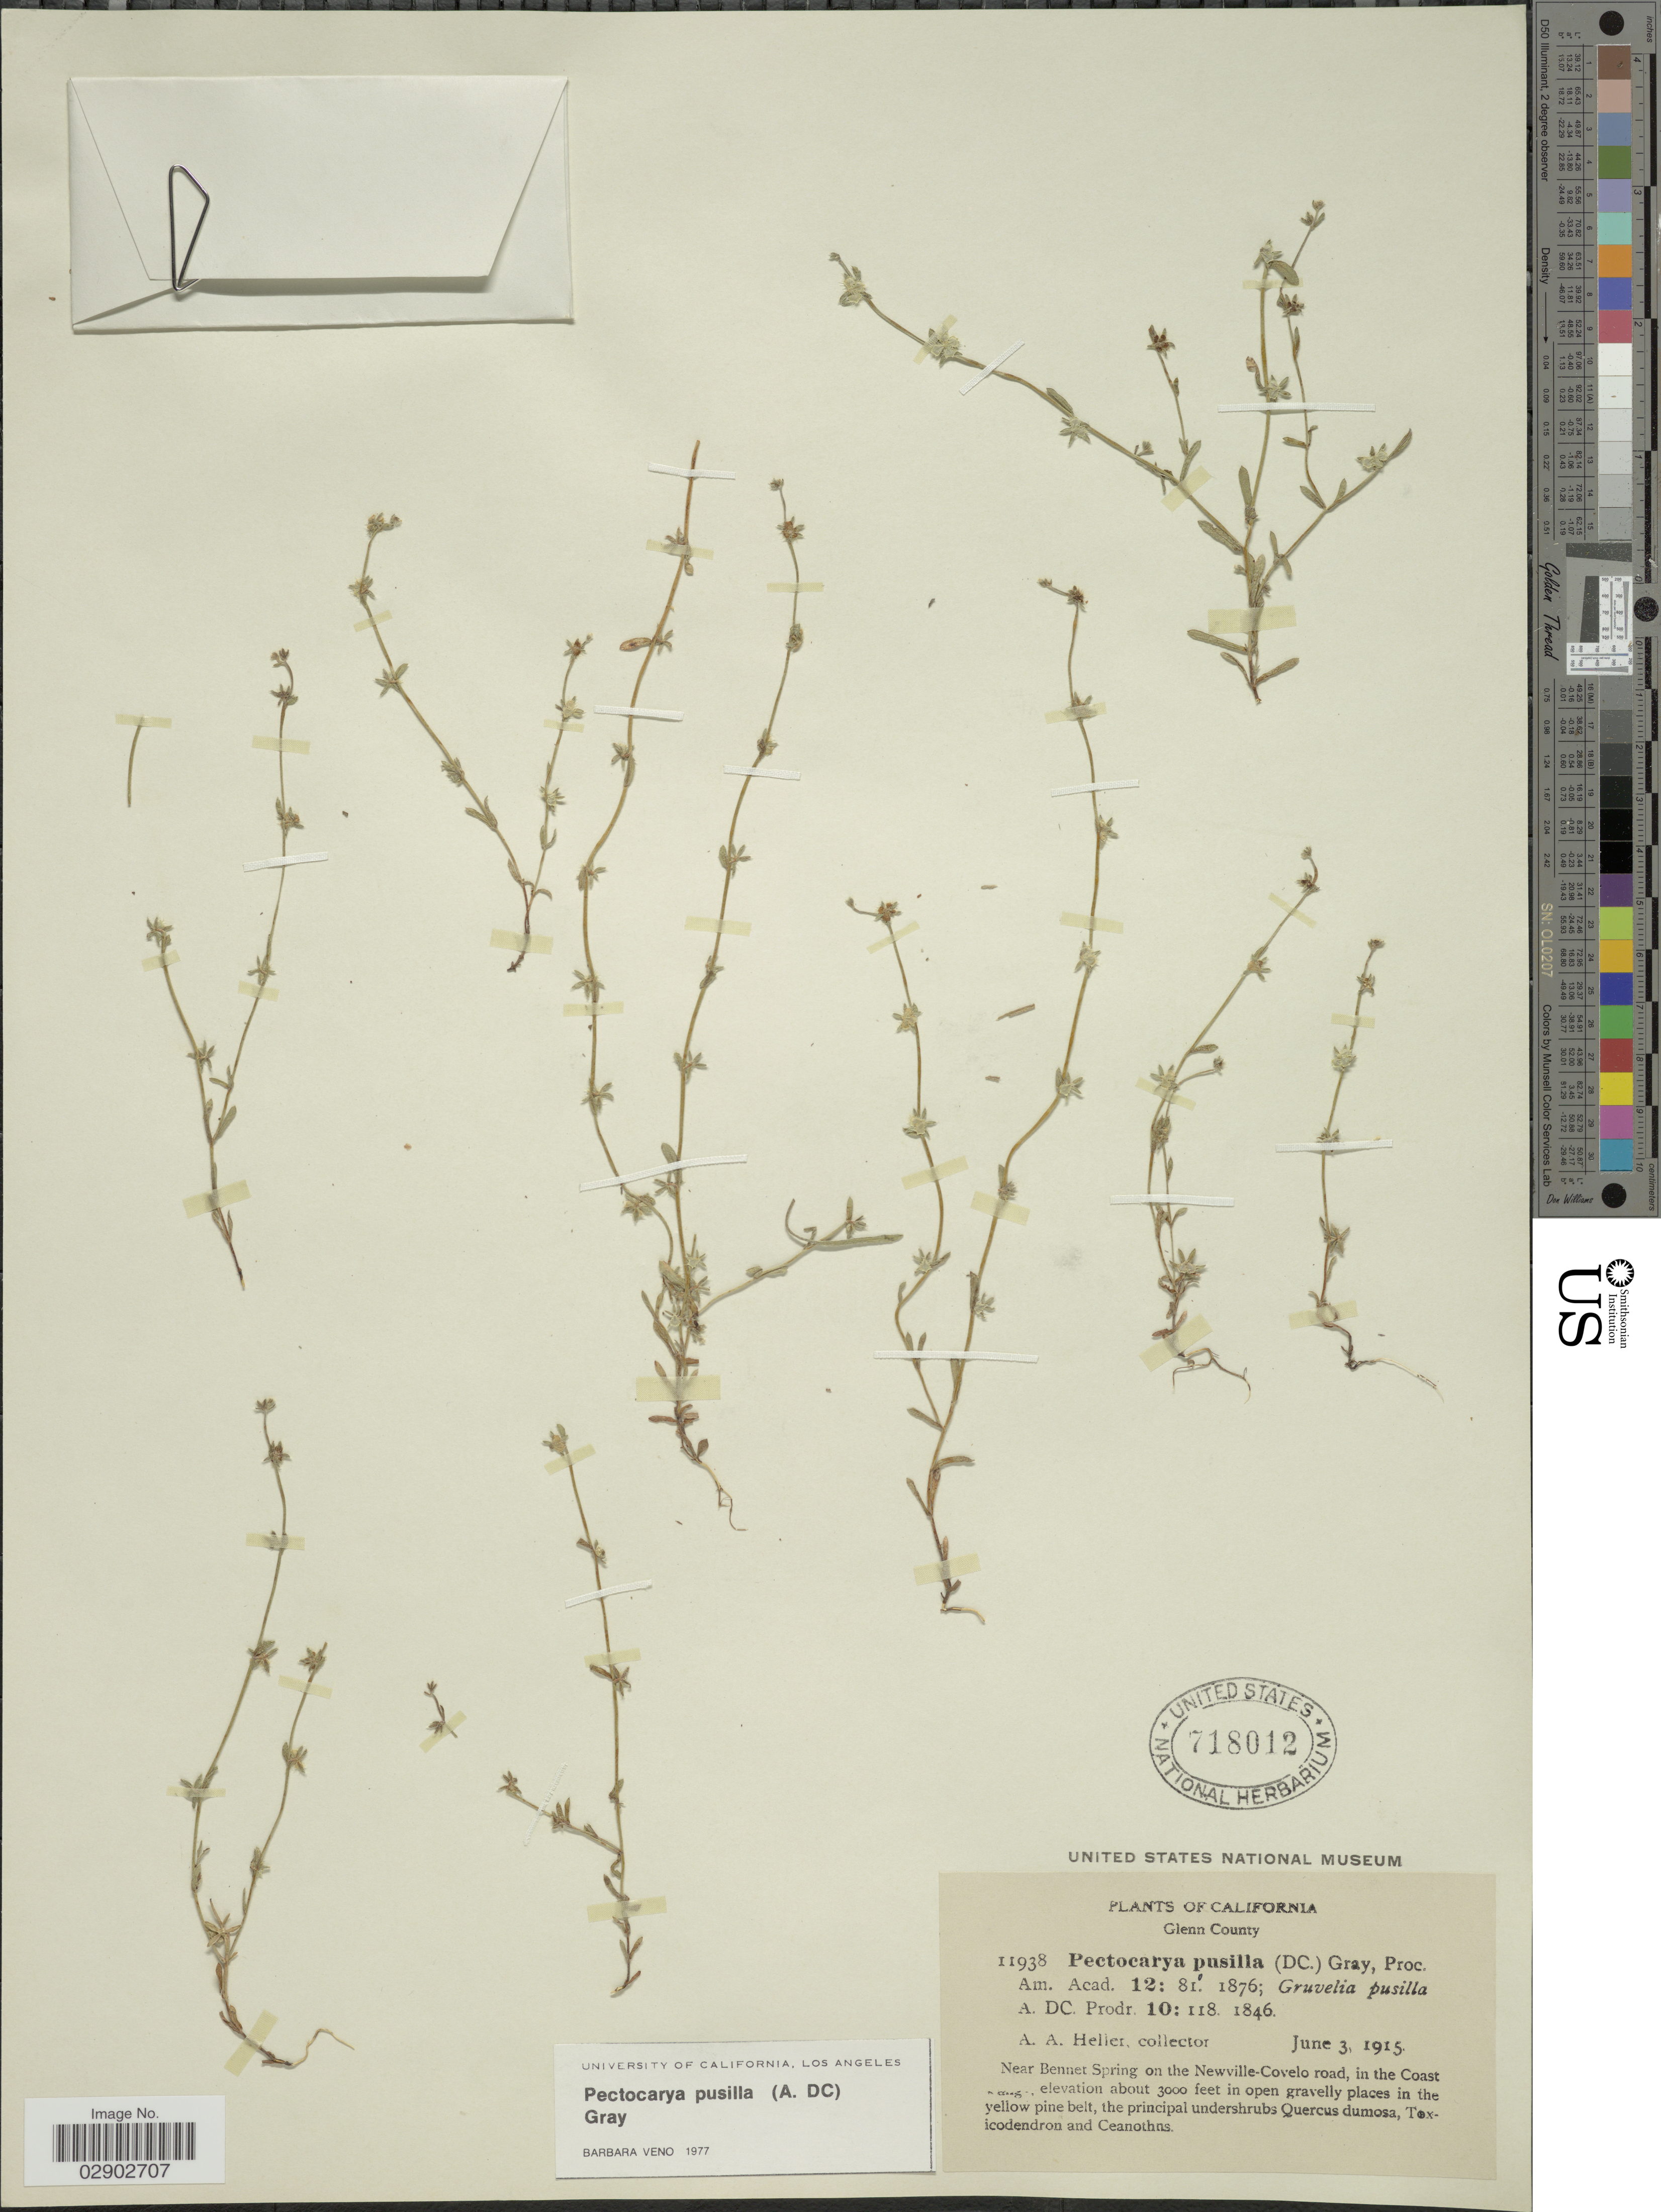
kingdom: Plantae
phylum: Tracheophyta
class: Magnoliopsida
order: Boraginales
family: Boraginaceae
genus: Pectocarya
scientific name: Pectocarya pusilla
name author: (A. DC.) A. Gray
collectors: A. A. Heller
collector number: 11938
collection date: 1915-06-03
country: United States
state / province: California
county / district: Glenn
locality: Glenn County, Near Bennet Spring on the Newville-Covelo road, in the Coast Range.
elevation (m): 914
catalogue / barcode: US 7180125